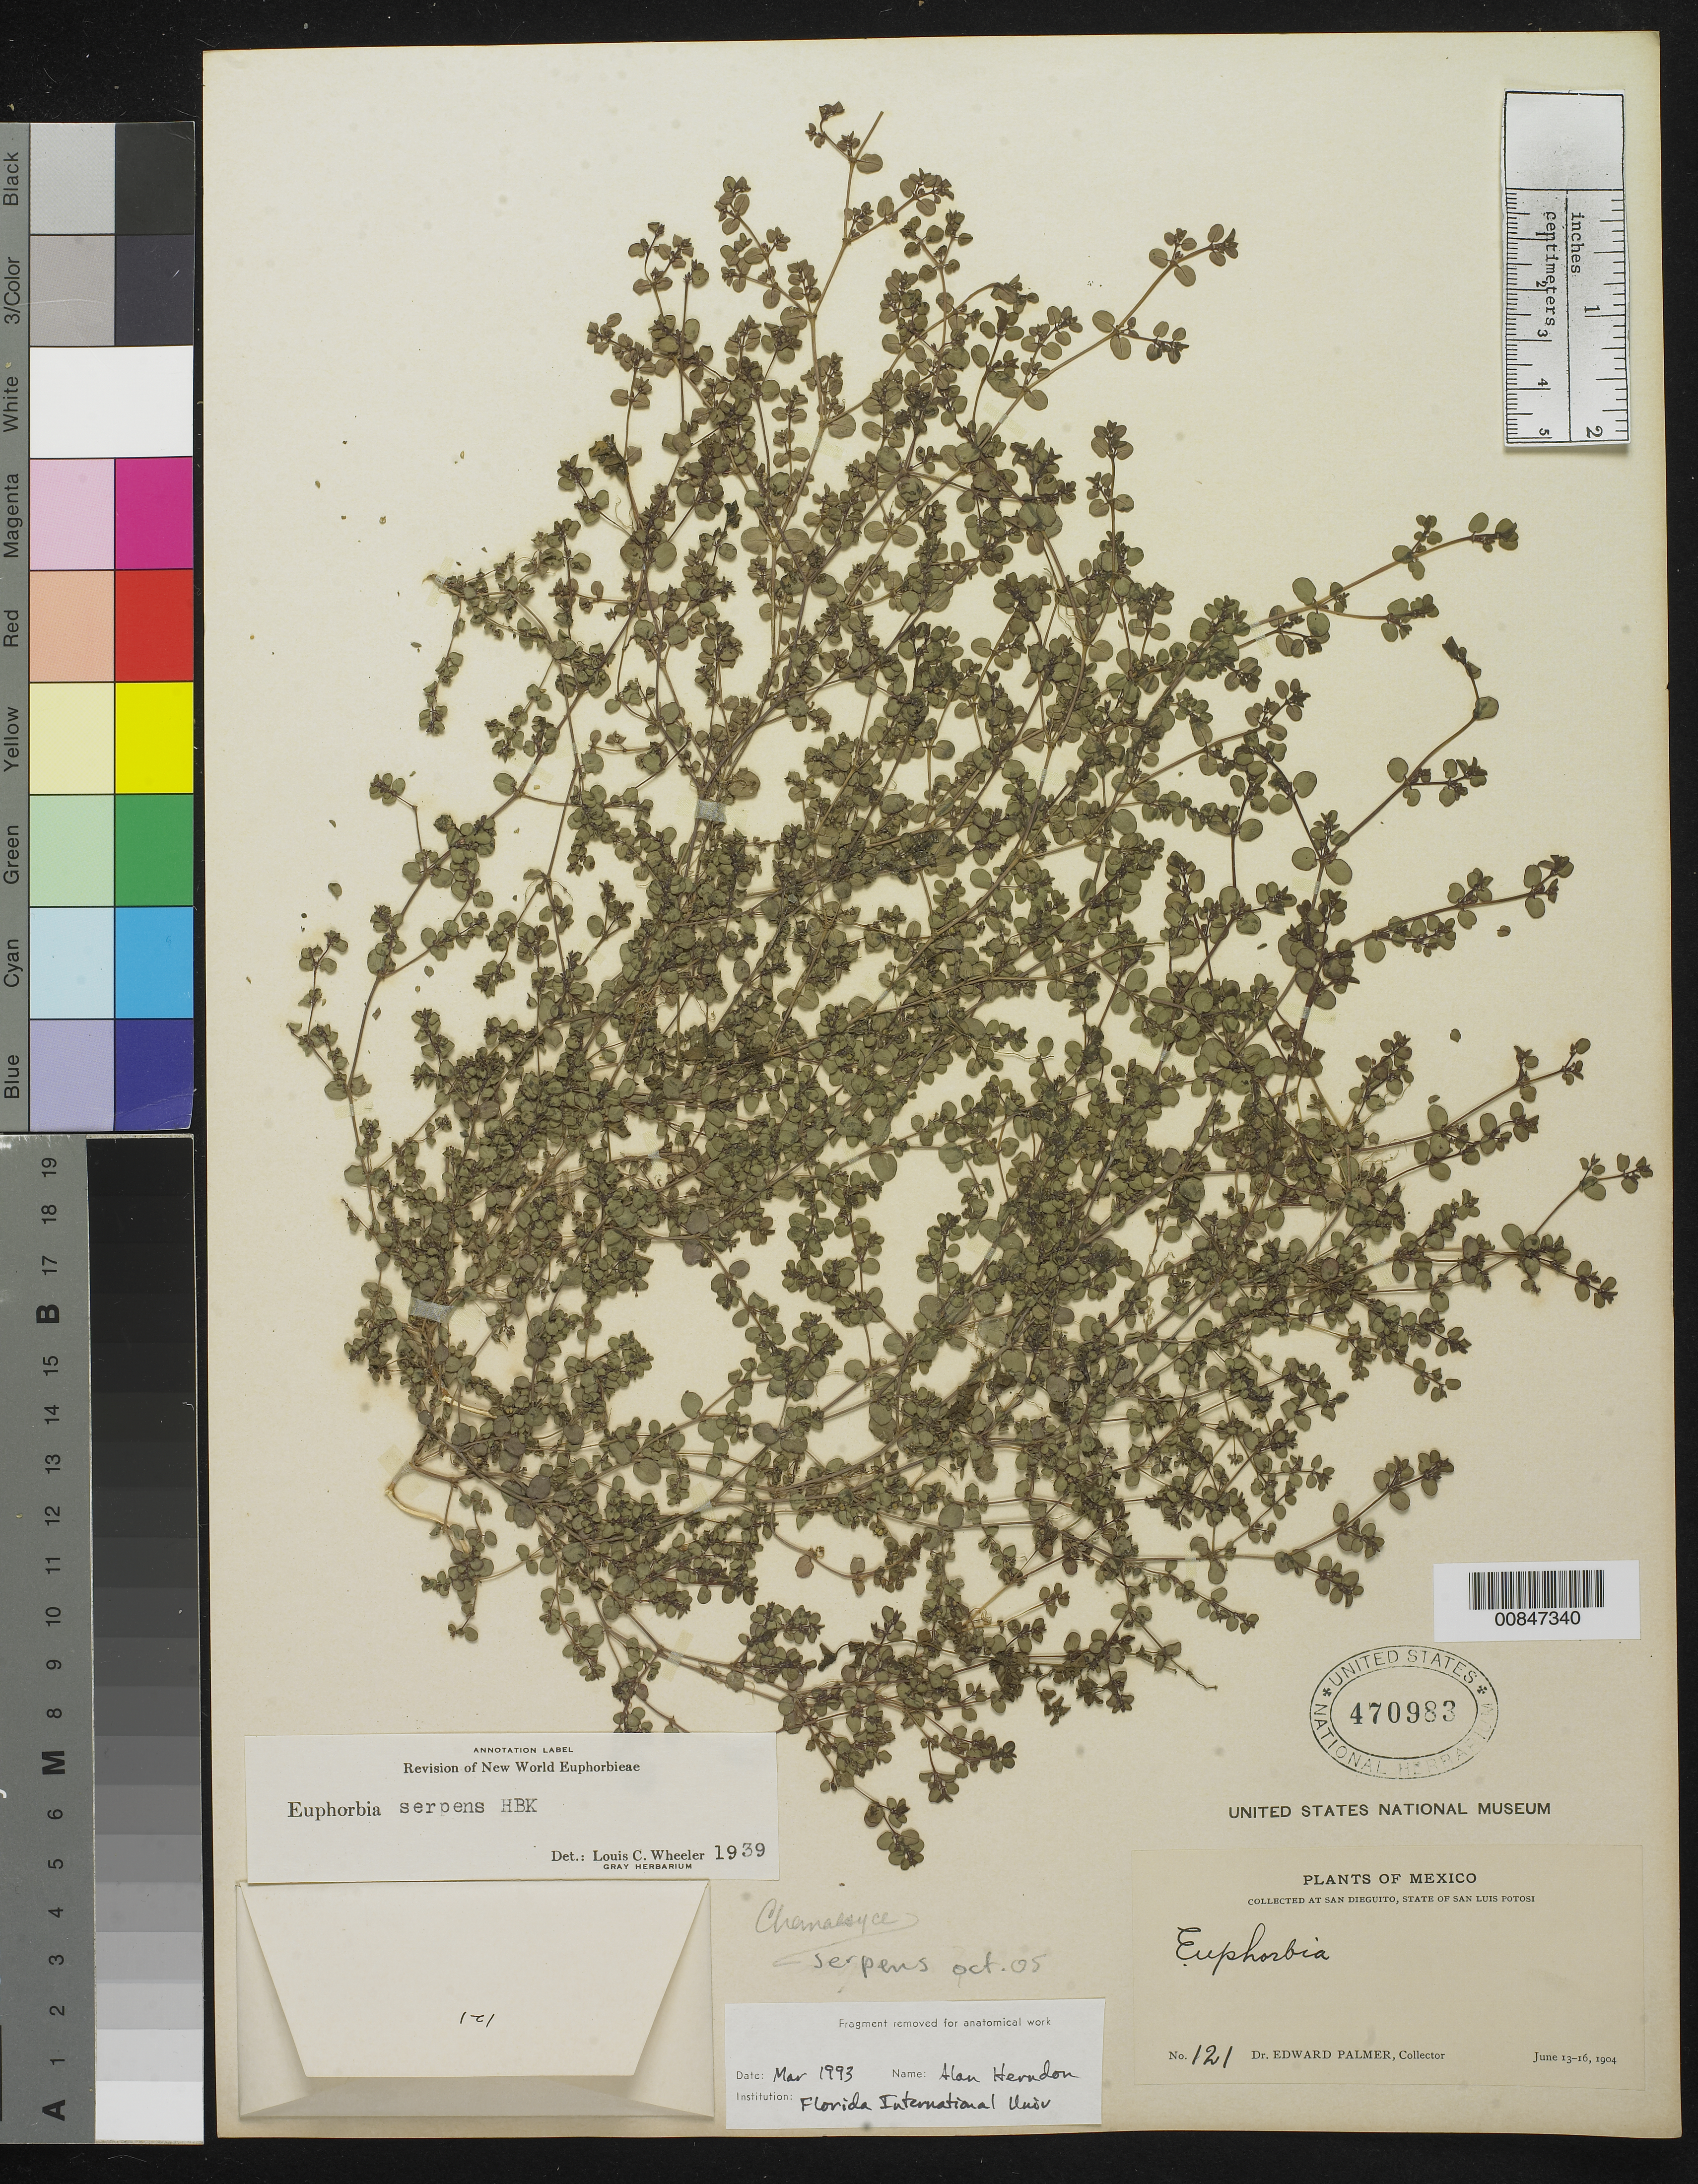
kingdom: Plantae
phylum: Tracheophyta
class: Magnoliopsida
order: Malpighiales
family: Euphorbiaceae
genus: Euphorbia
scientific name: Euphorbia serpens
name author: Kunth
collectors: E. Palmer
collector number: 121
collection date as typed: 13 Jun 1904 to 16 Jun 1904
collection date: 1904-06-13/1904-06-16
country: Mexico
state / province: San Luis Potosí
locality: San Dieguito, San Luis Potosí.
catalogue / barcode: US 470983